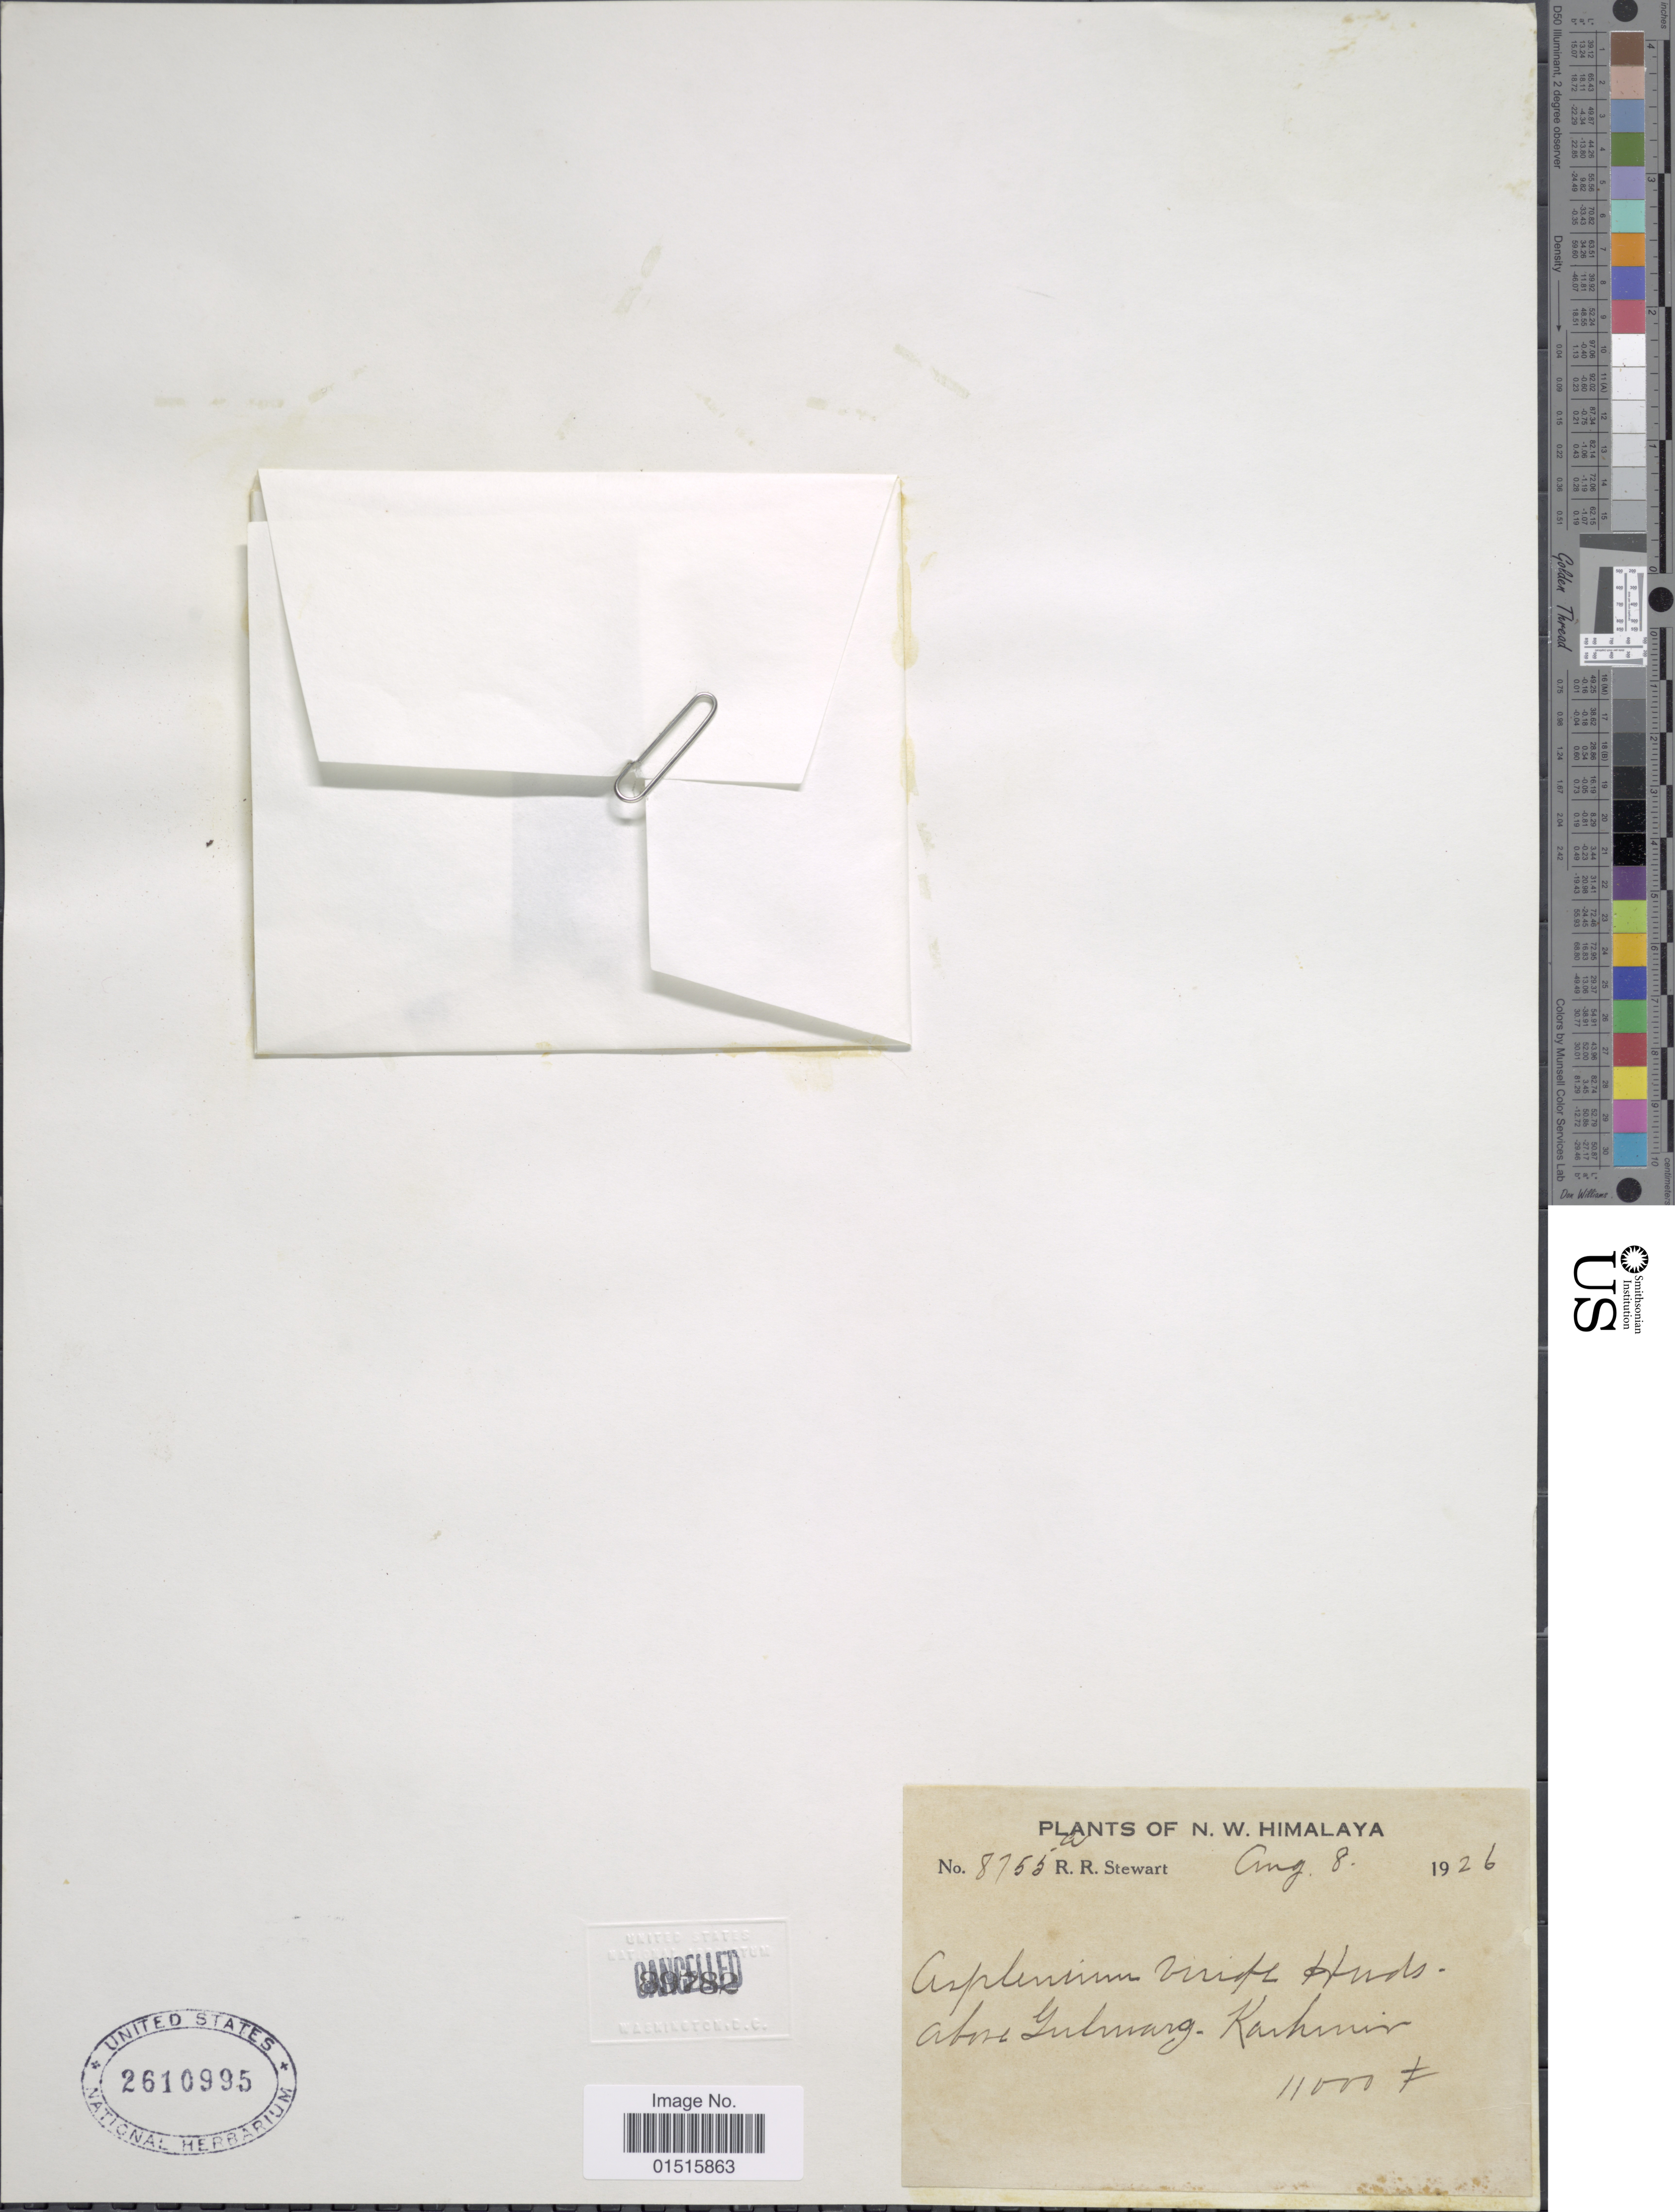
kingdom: Plantae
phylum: Tracheophyta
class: Polypodiopsida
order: Polypodiales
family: Aspleniaceae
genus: Asplenium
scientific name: Asplenium viride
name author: Huds.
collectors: R. R. Stewart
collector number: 8755a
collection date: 1926-08-08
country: India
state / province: Jammu and Kashmir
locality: N.W. Himalaya, above Gulmarg, Kashmir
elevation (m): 3353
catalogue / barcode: US 2610995